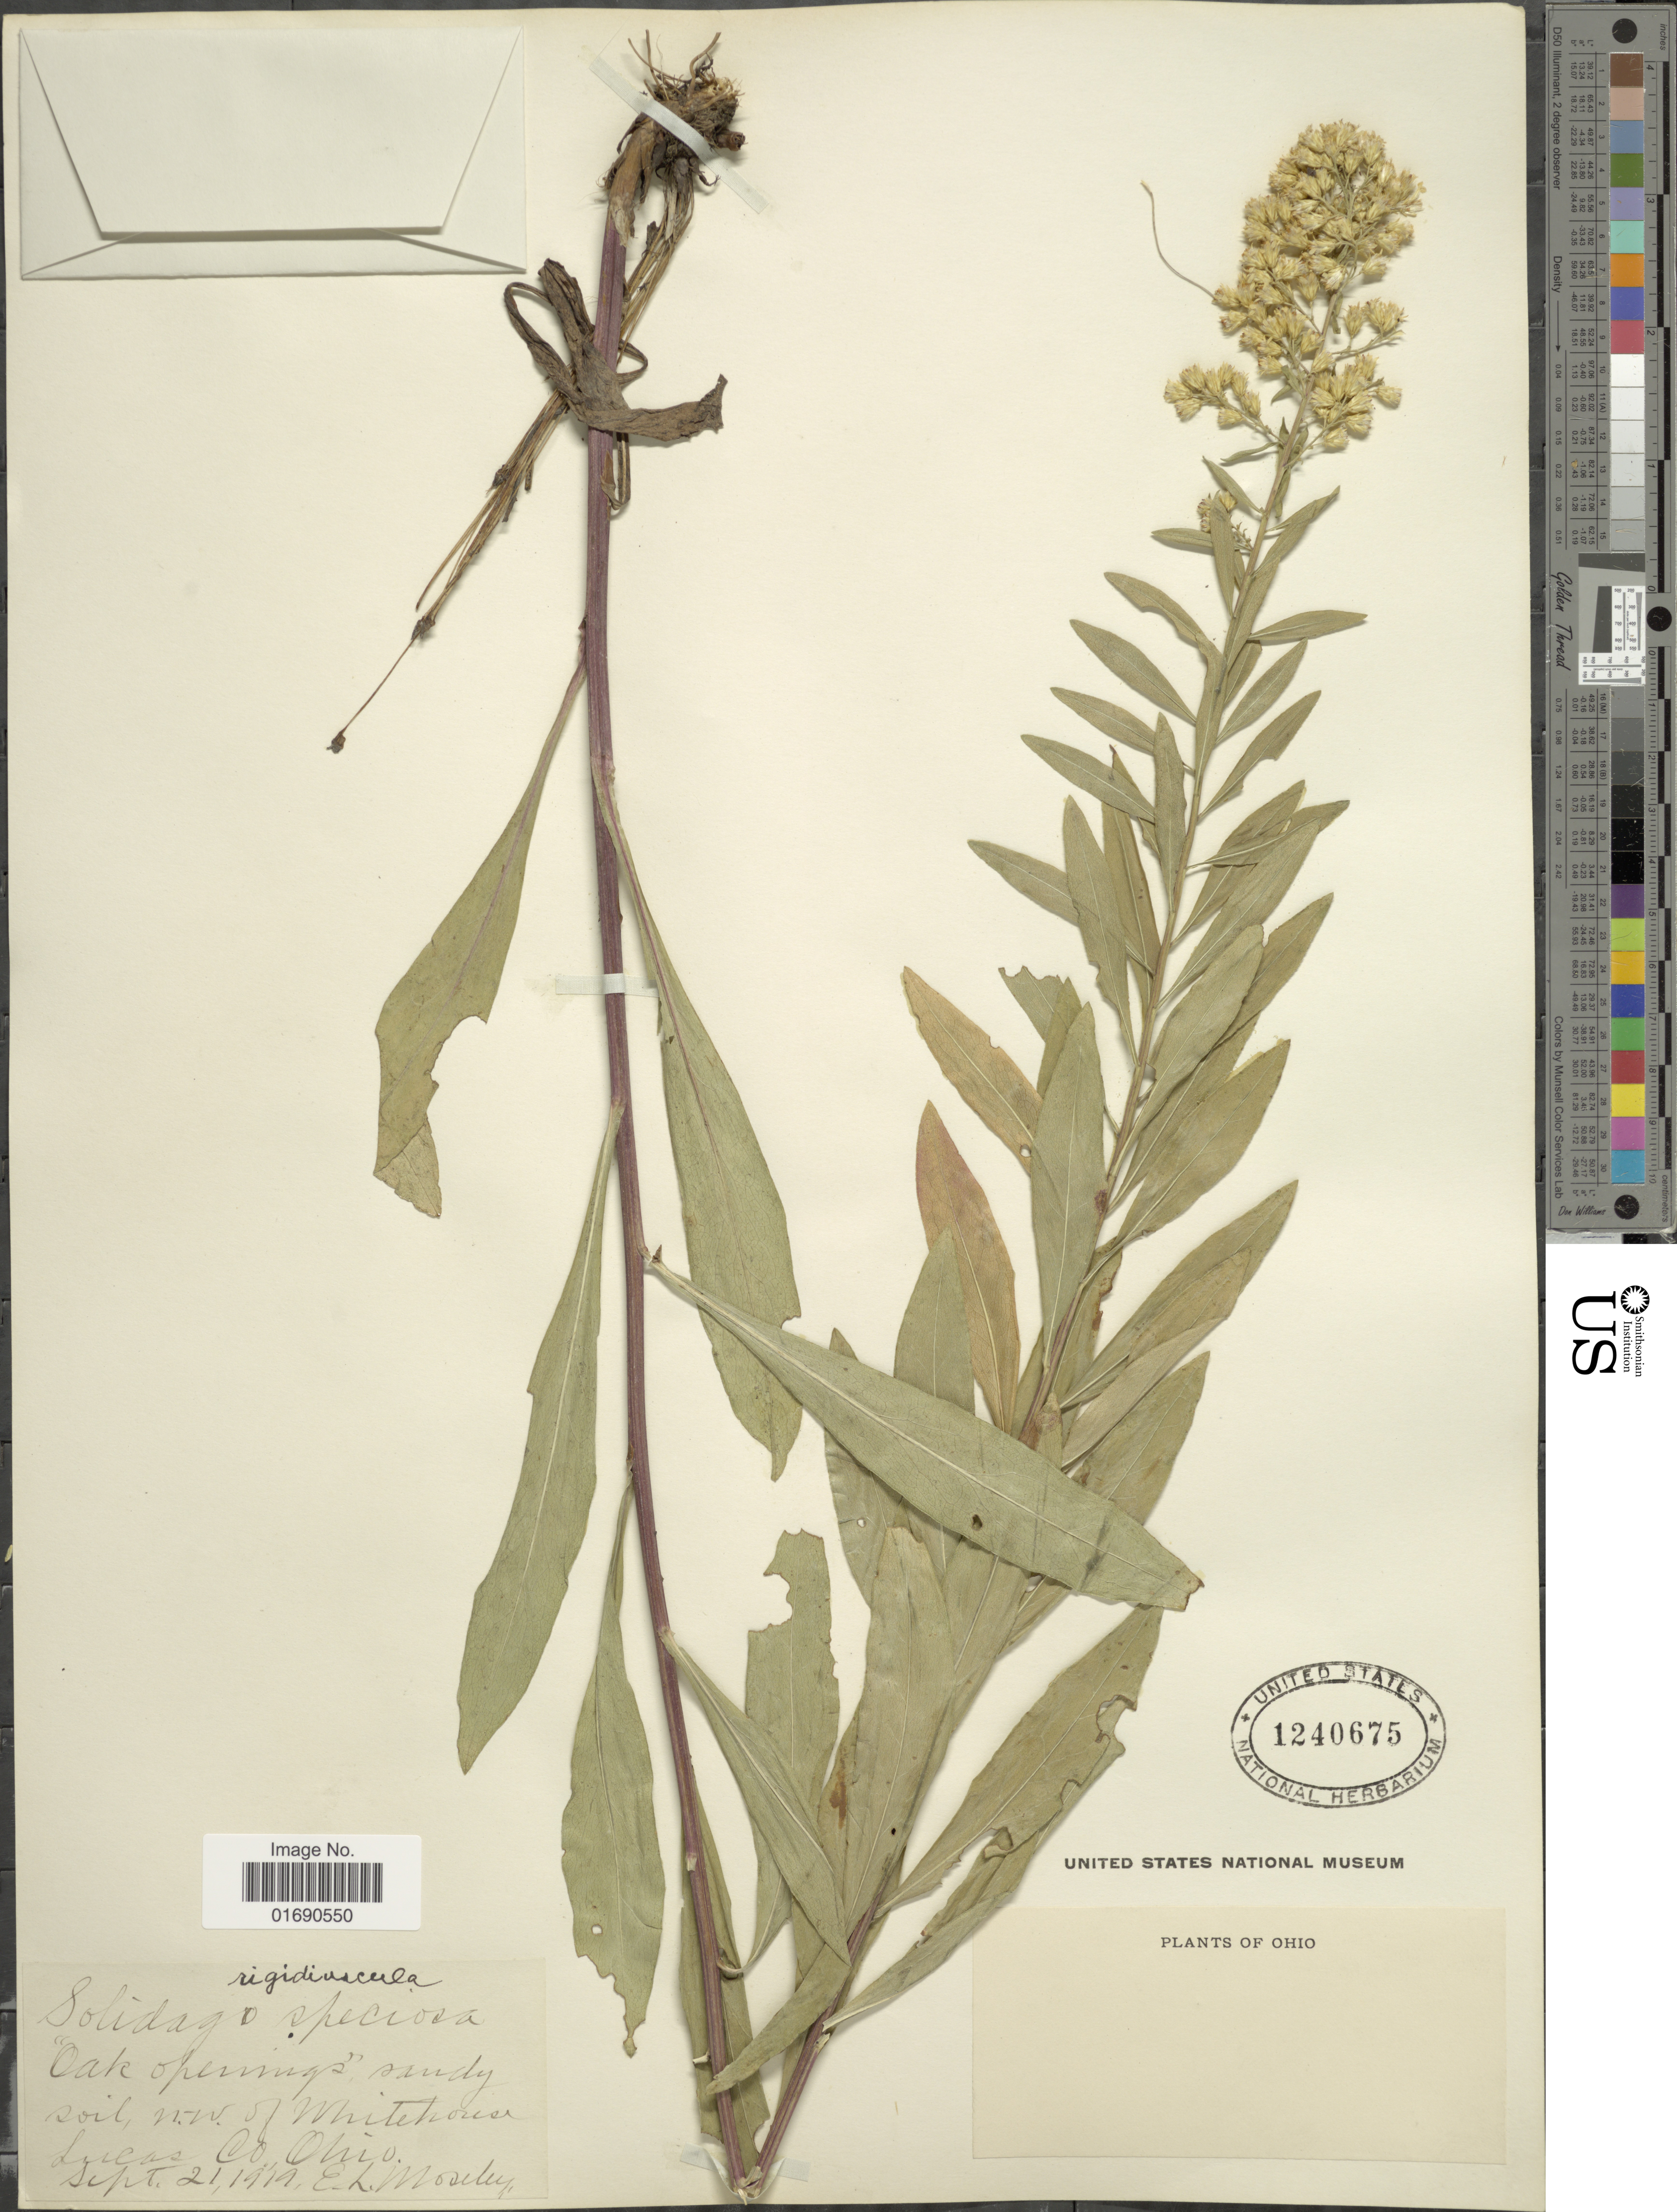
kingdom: Plantae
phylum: Tracheophyta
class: Magnoliopsida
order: Asterales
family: Asteraceae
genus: Solidago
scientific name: Solidago speciosa var. angustata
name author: Torr. & A. Gray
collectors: E. Moseley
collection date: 1979-09-21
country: United States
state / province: Ohio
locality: Oak openings sandy soil, n.w. of White House, Lucas Co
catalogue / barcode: US 1240675